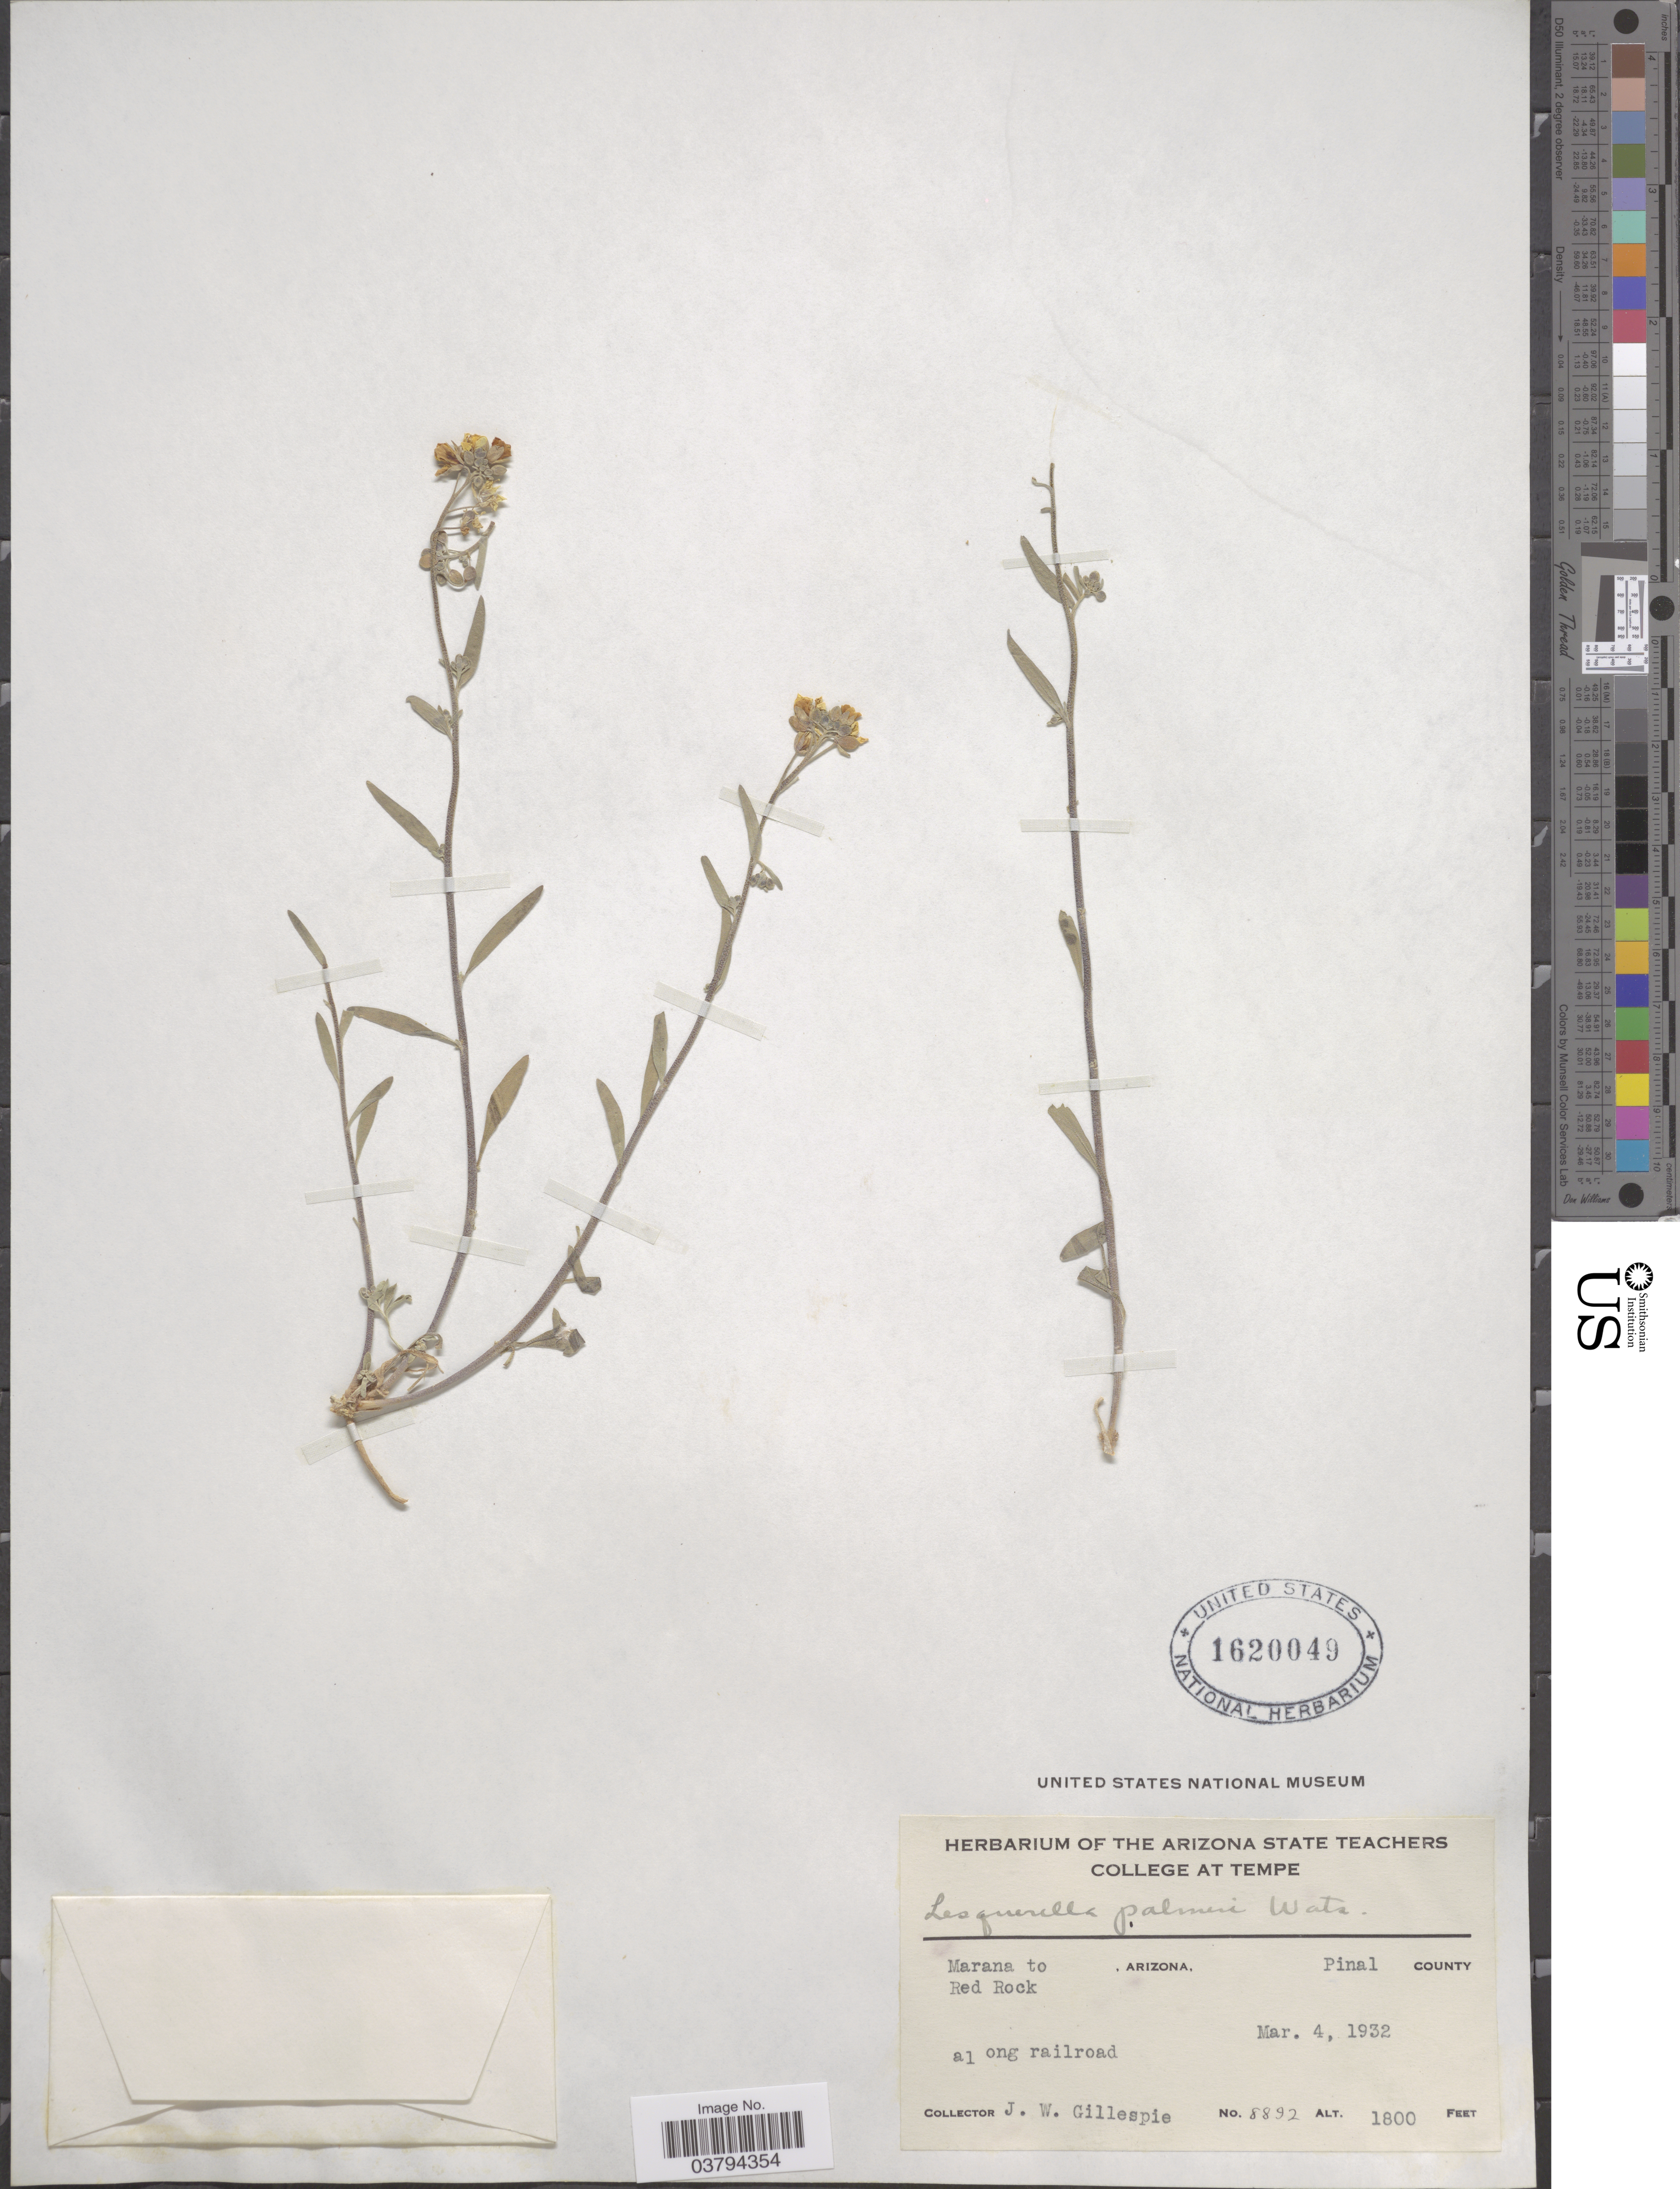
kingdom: Plantae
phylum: Tracheophyta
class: Magnoliopsida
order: Brassicales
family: Brassicaceae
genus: Lesquerella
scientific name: Lesquerella tenella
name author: A. Nelson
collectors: J. W. Gillespie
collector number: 8892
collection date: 1932-03-04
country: United States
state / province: Arizona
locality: Marana to Red Rock. Pinal County.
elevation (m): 549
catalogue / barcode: US 1620049